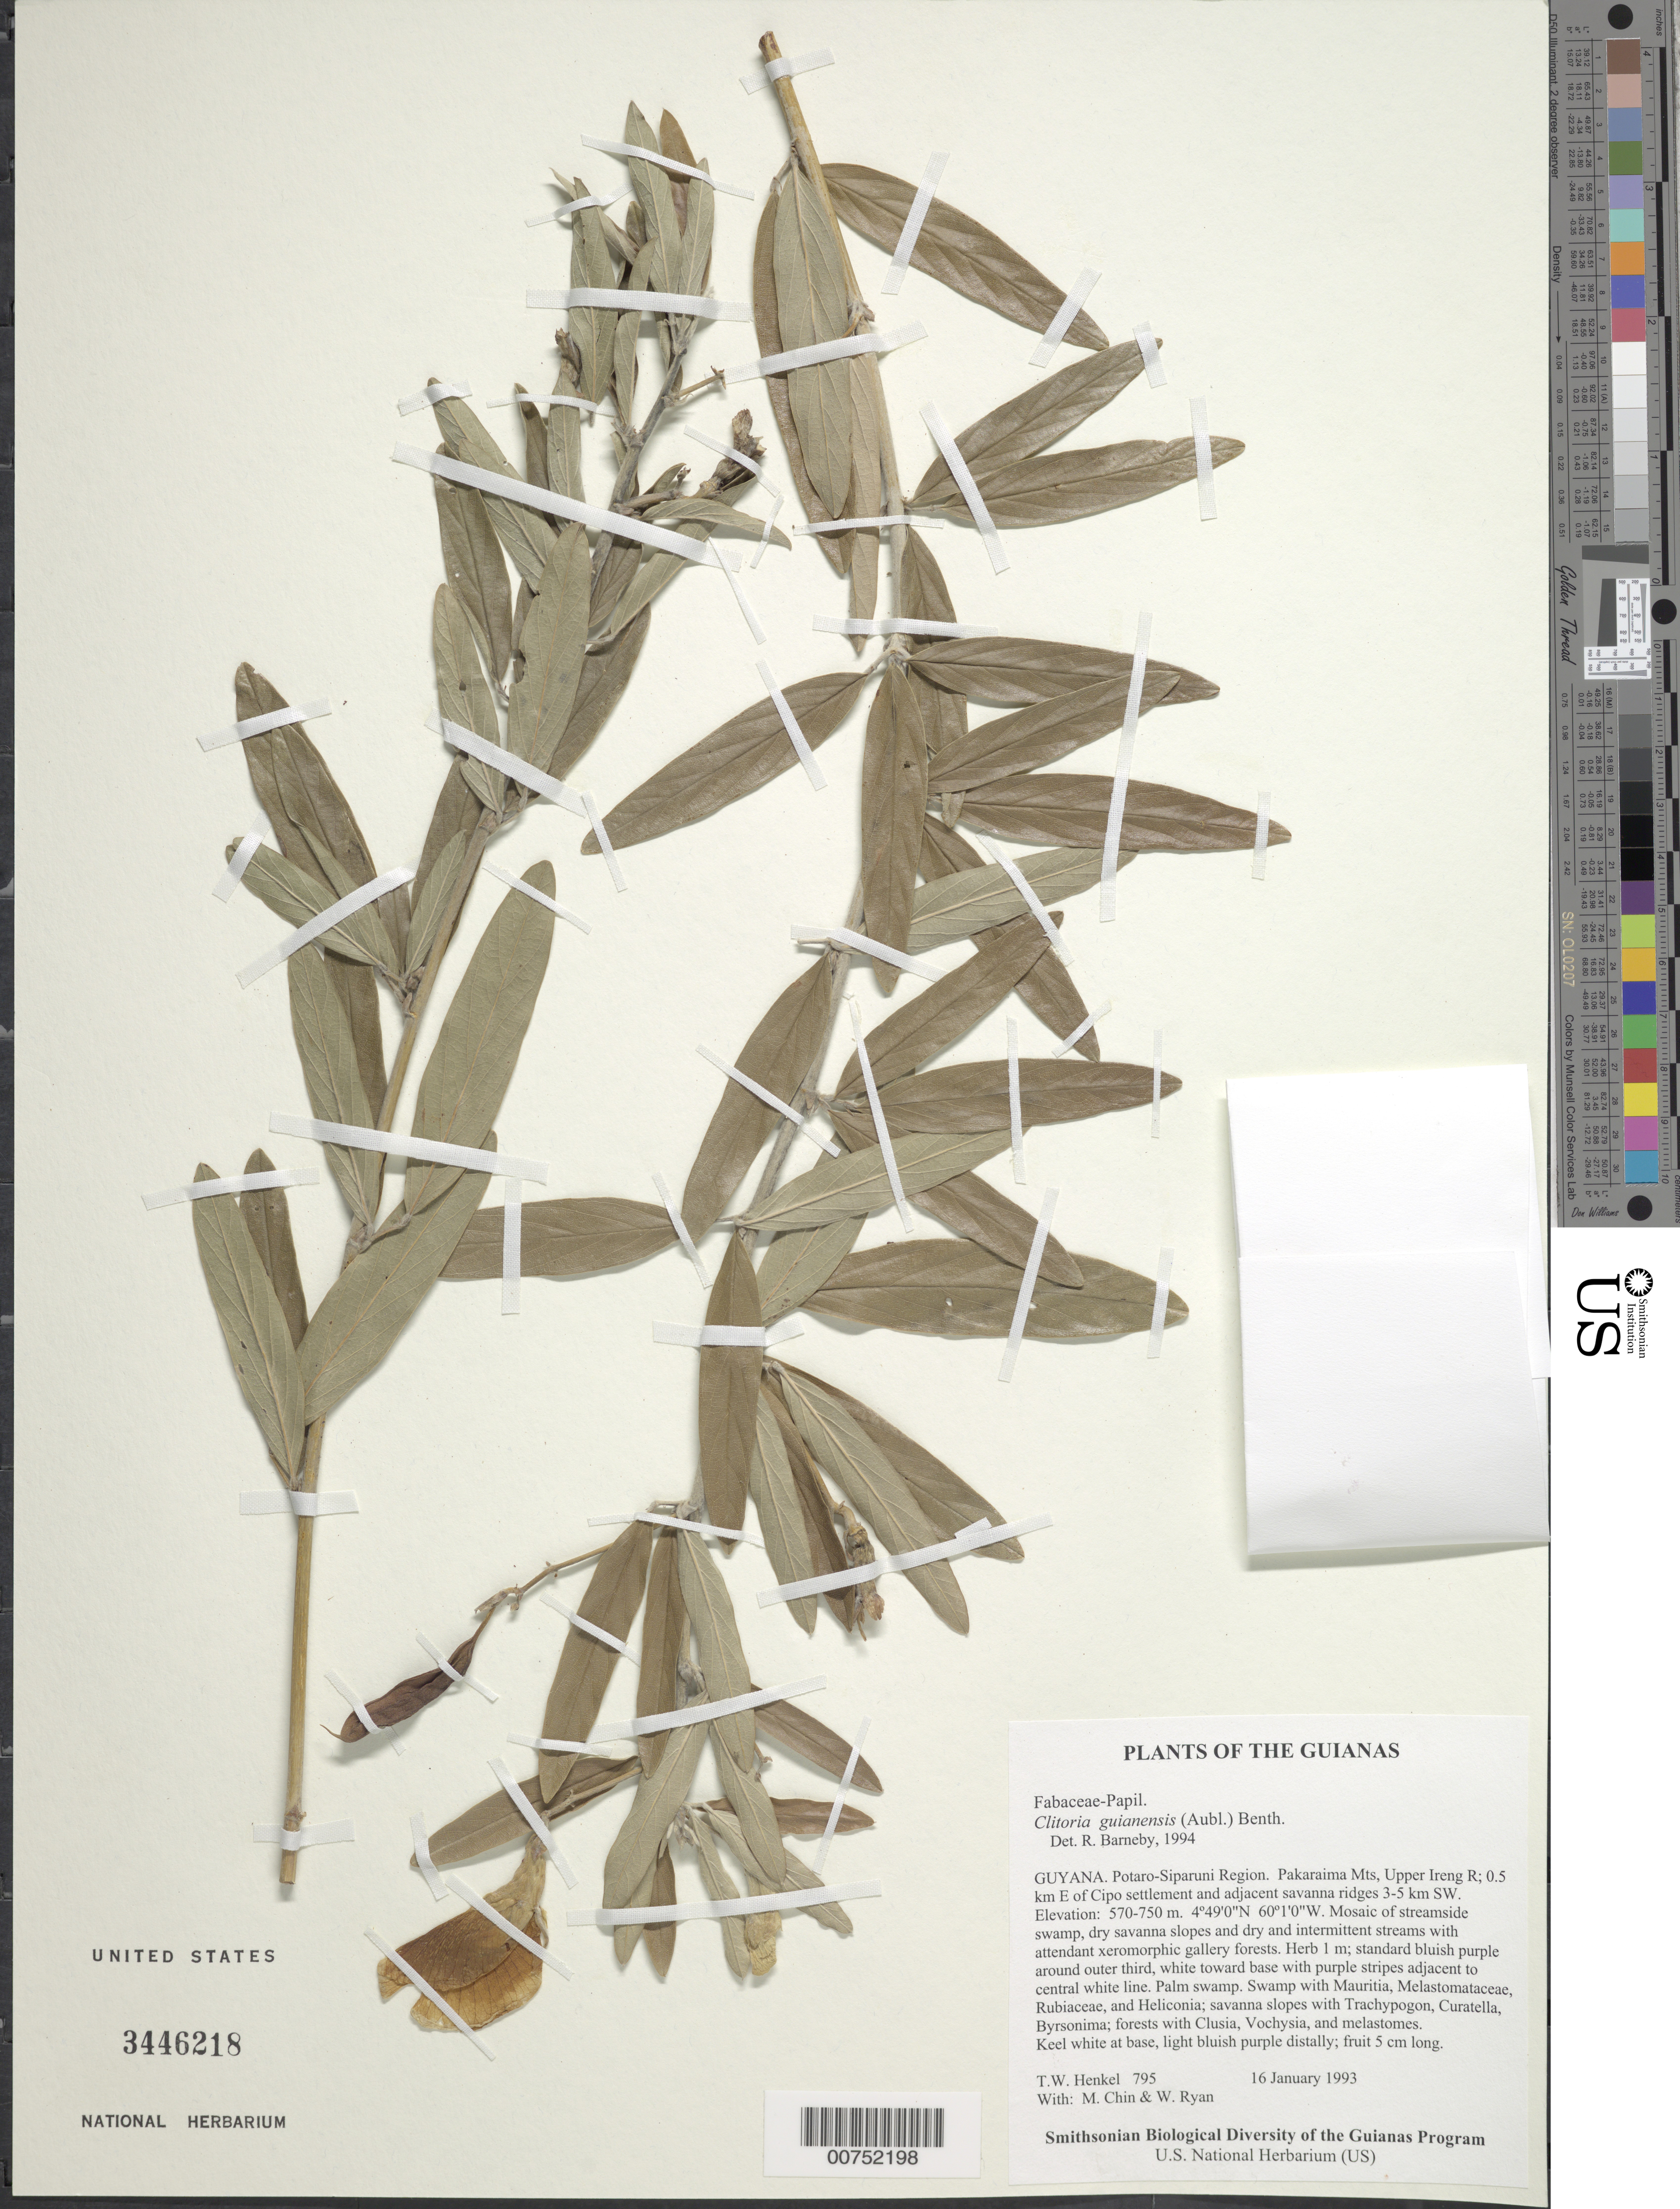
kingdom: Plantae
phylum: Tracheophyta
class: Magnoliopsida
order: Fabales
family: Fabaceae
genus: Clitoria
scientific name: Clitoria guianensis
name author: (Aubl.) Benth.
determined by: Barneby, Rupert C., (NY)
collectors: T. Henkel, M. Chin & W. Ryan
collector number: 795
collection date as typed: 16 January 1993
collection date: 1993-01-16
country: Guyana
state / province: Potaro-Siparuni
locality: Pakaraima Mts, Upper Ireng R; 0.5 km E of Cipo settlement and adjacent savanna ridges 3-5 km SW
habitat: Mosaic of streamside swamp, dry savanna slopes and dry and intermittent streams with attendant xeromorphic gallery forests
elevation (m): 570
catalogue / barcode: US 3446218